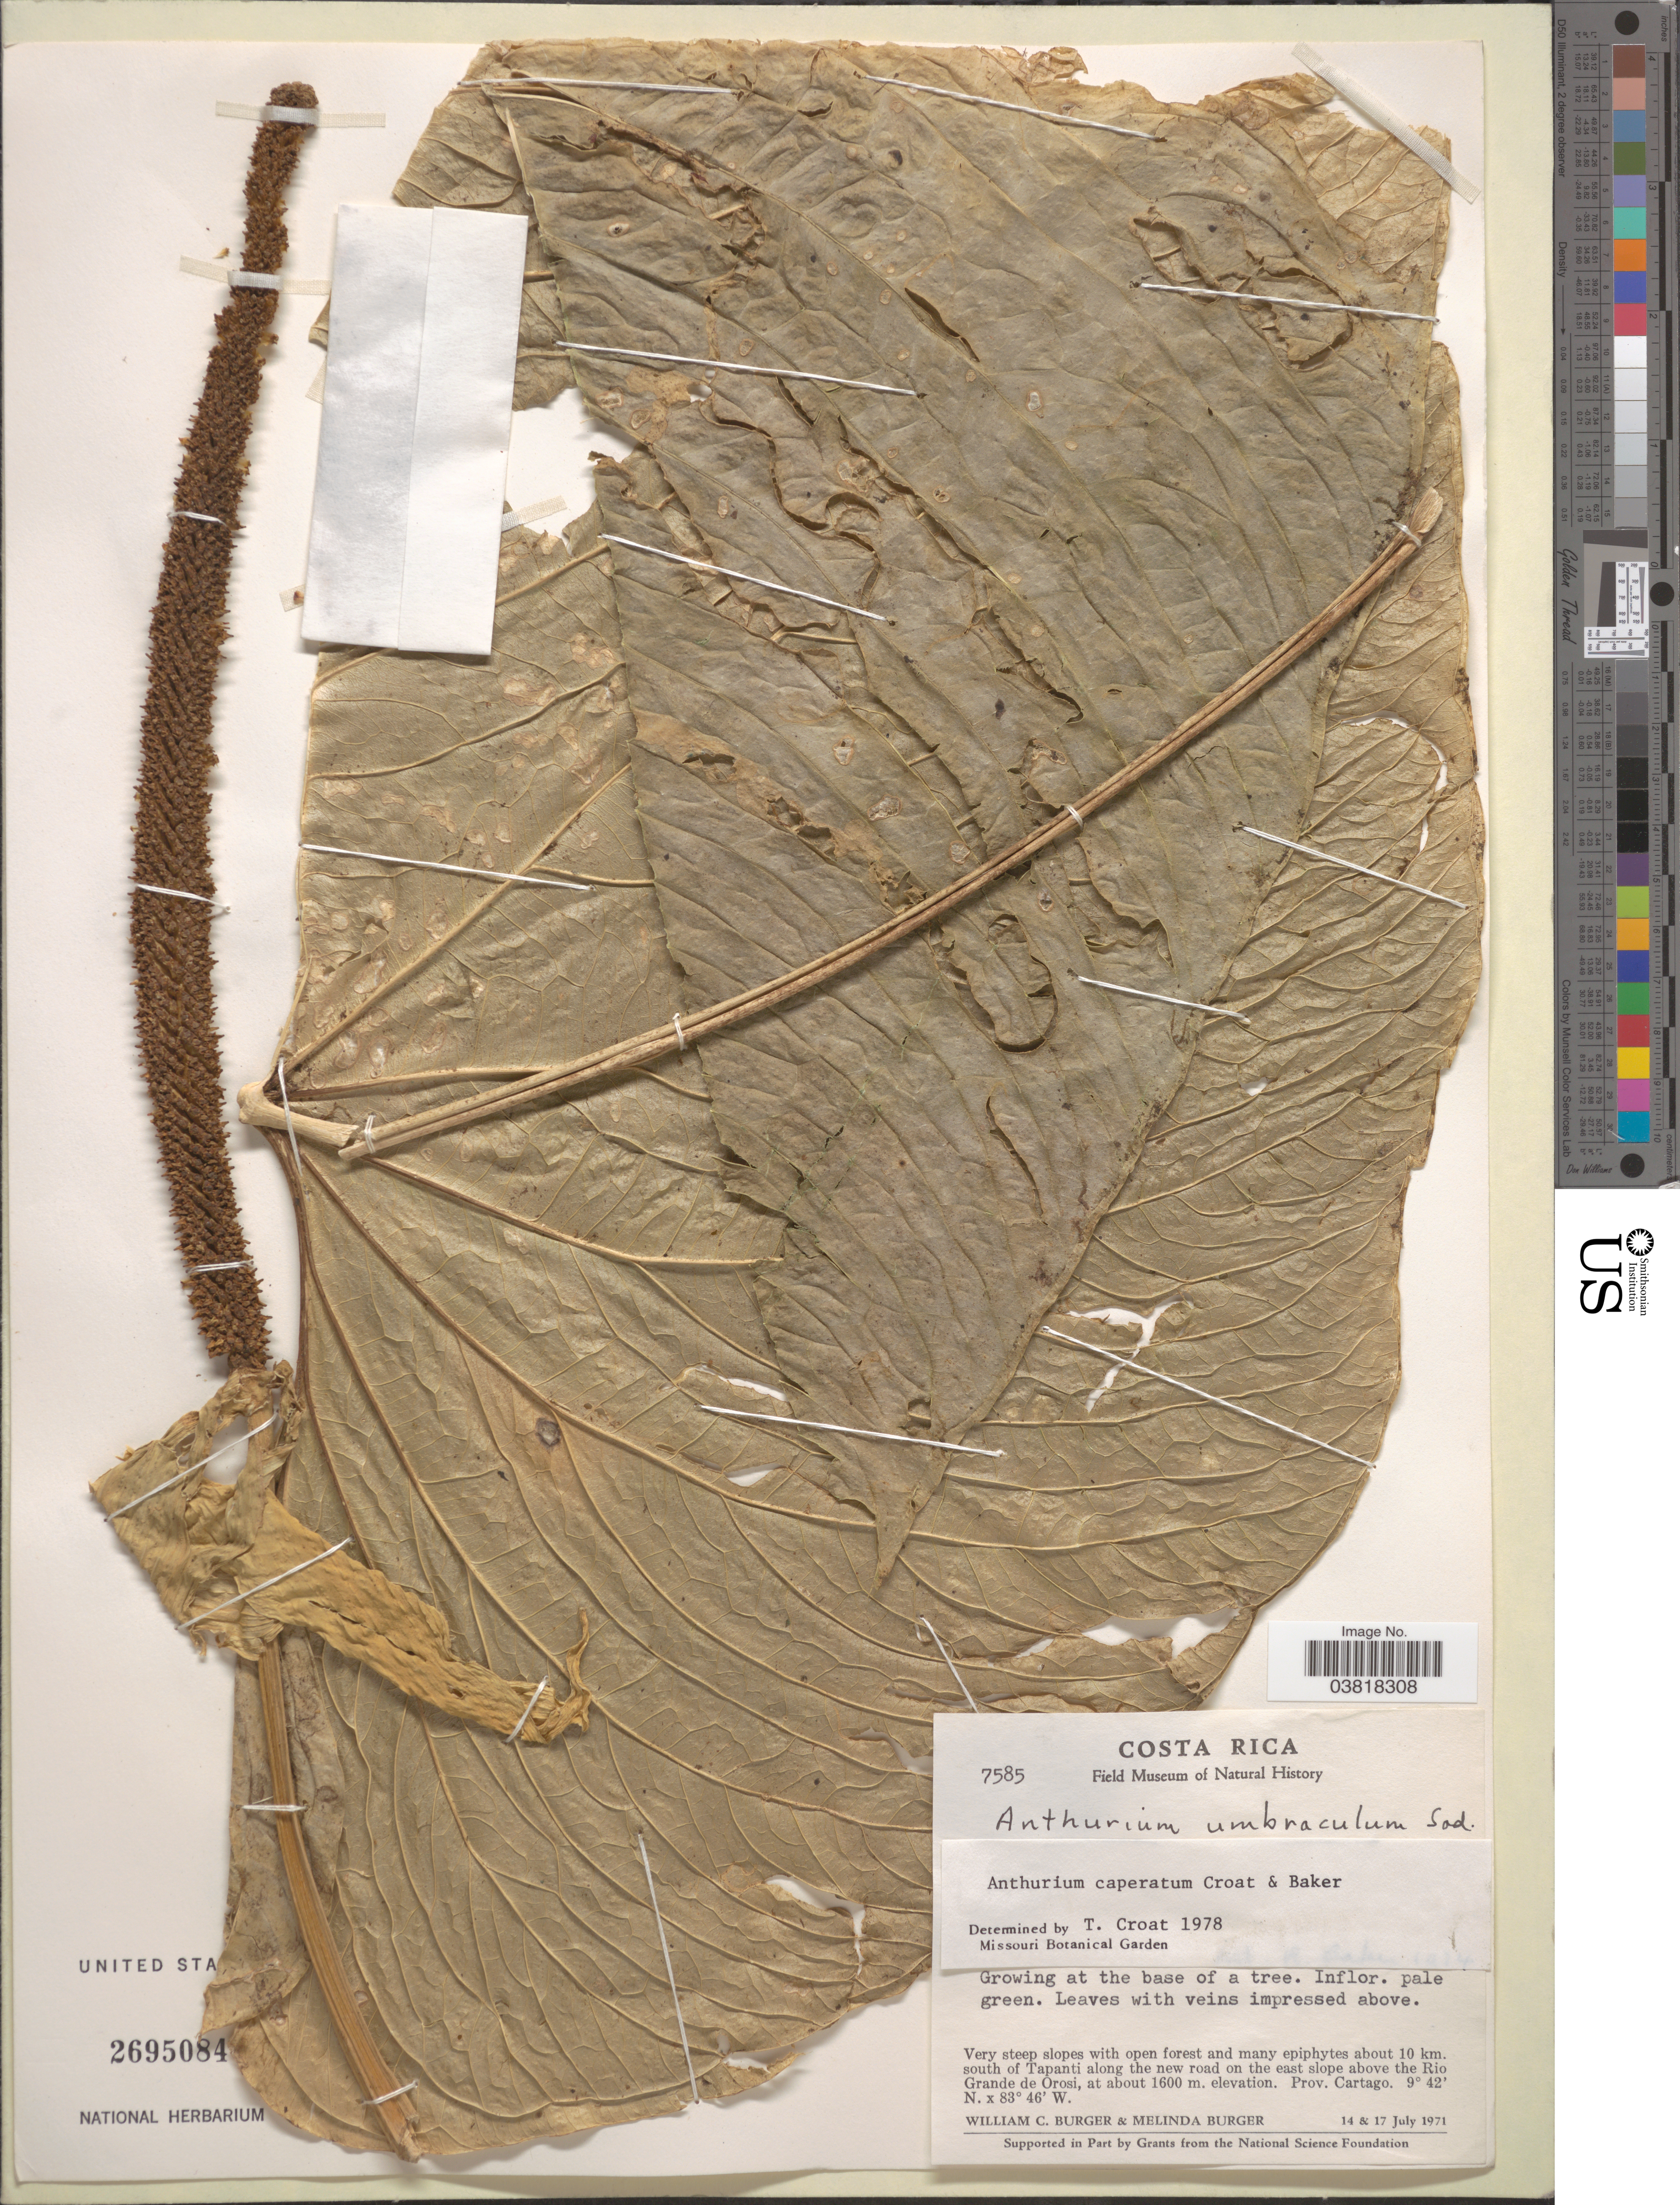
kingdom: Plantae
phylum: Tracheophyta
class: Liliopsida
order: Alismatales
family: Araceae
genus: Anthurium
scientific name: Anthurium caperatum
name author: Croat & R.A. Baker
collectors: W. Burger & M. Burger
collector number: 7585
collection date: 1971-07-14/1971-07-17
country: Costa Rica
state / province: Cartago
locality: Very steep slopes with open forest and many epiphytes about 10 km. south of Tapanti along the new road on the east slope above the Rio Grande de Orosi.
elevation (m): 1600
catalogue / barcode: US 2695084